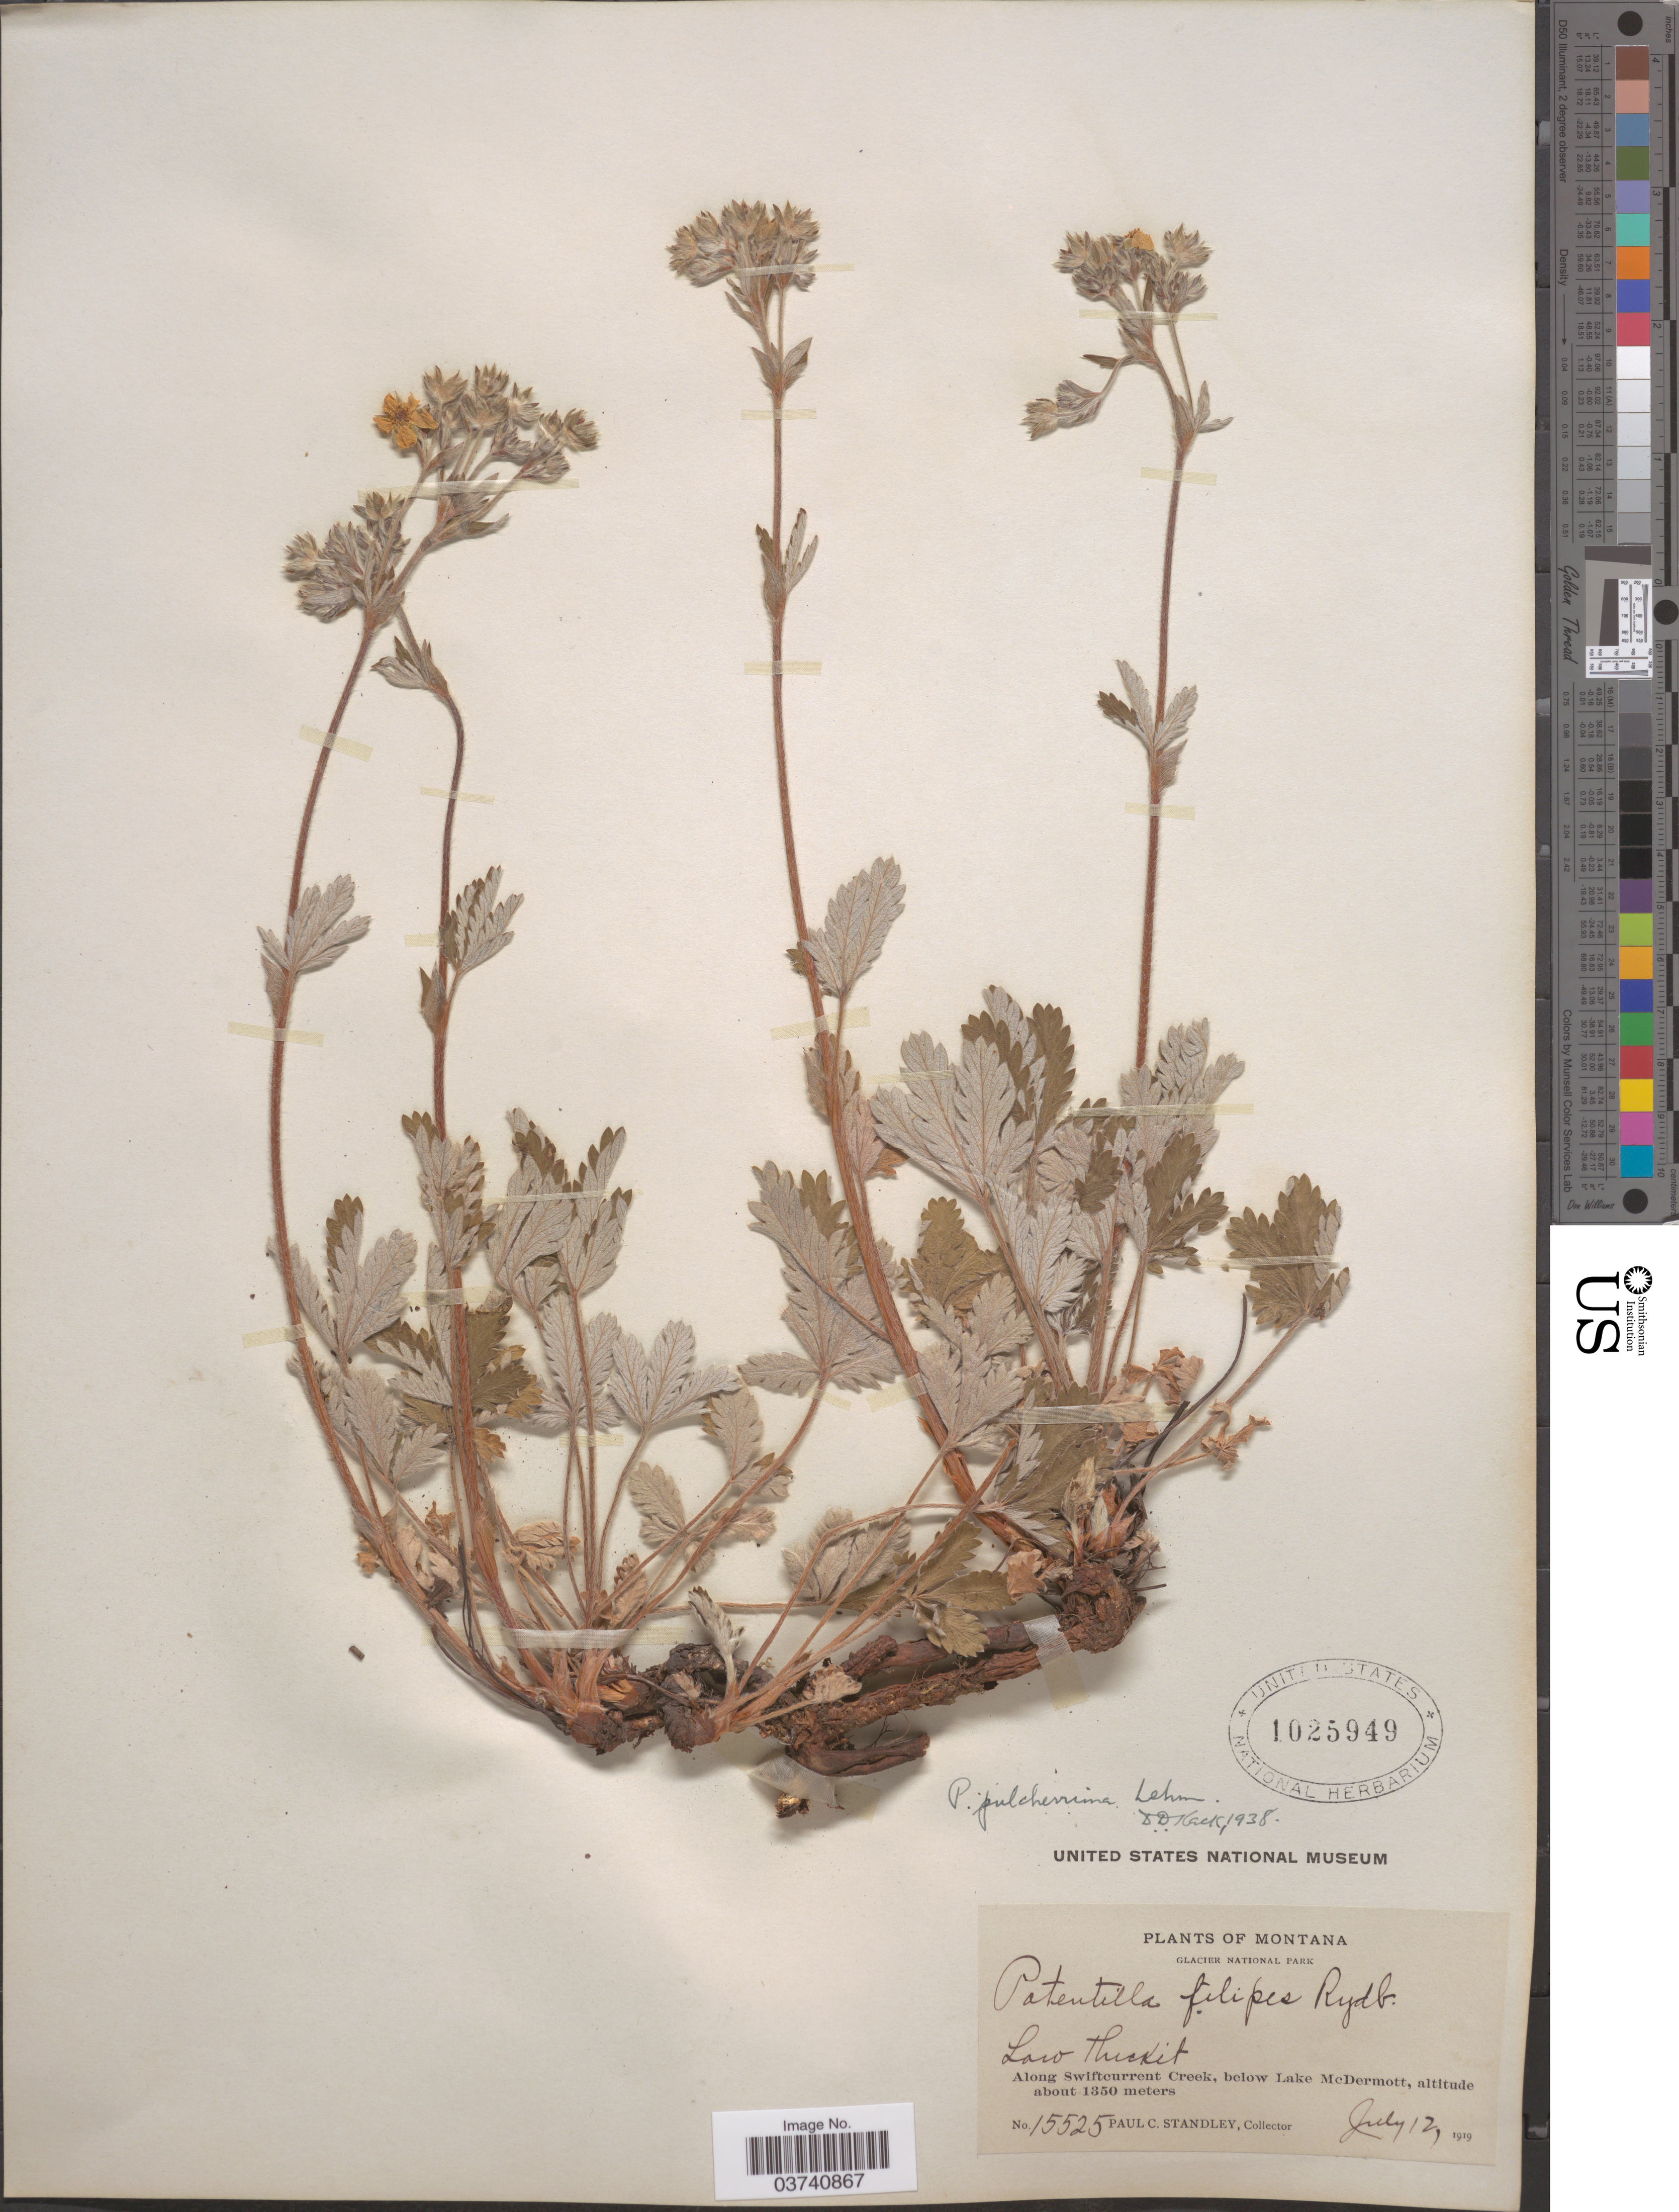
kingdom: Plantae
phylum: Tracheophyta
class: Magnoliopsida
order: Rosales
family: Rosaceae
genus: Potentilla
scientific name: Potentilla pulcherrima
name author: Lehm.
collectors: P. C. Standley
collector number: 15525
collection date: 1919-07-12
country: United States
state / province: Montana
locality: Glacier National Park. Along Swiftcurrent Creek, below Lake McDermott.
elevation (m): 1350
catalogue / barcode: US 1025949